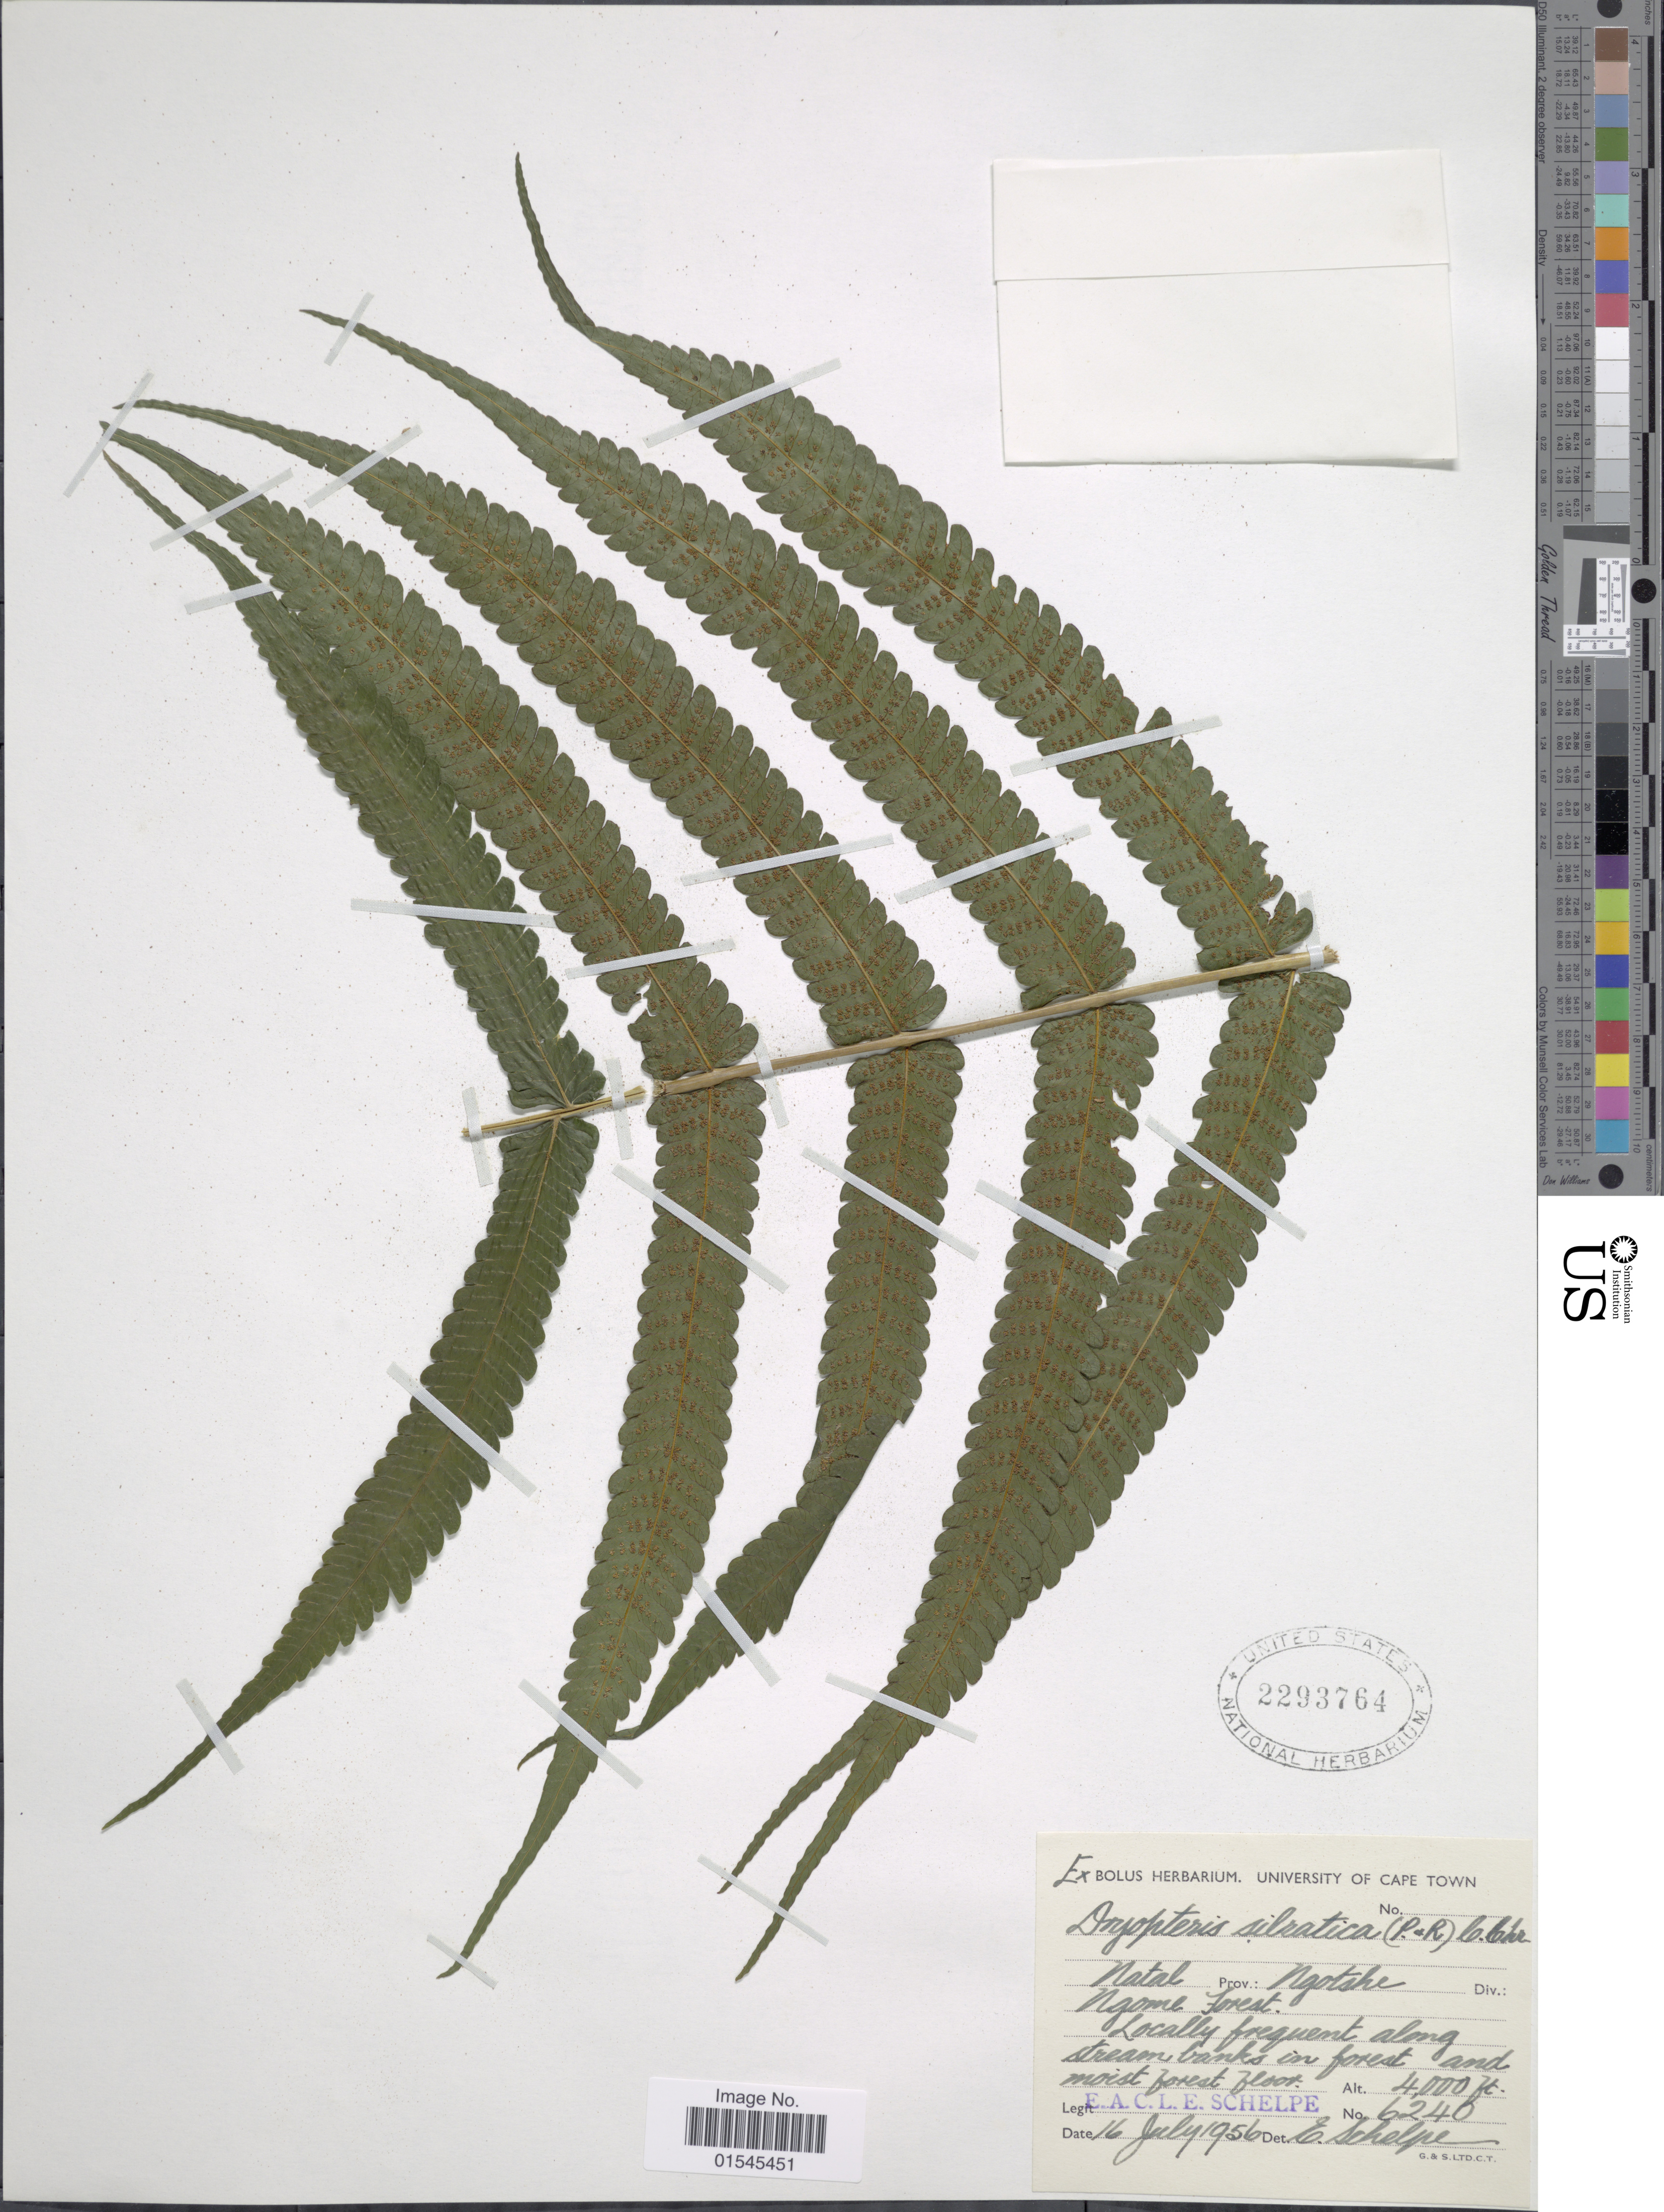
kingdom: Plantae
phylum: Tracheophyta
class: Polypodiopsida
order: Polypodiales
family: Thelypteridaceae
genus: Sphaerostephanos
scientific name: Sphaerostephanos unitus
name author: (L.) Holttum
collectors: E. A. C. L. E. Schelpe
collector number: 6240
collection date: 1956-07-16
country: South Africa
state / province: KwaZulu-Natal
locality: Natal, Ngotshe. Ngone Forest. Locallly frequent along stream banks in forest and moist forest floor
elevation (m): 1219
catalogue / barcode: US 2293764